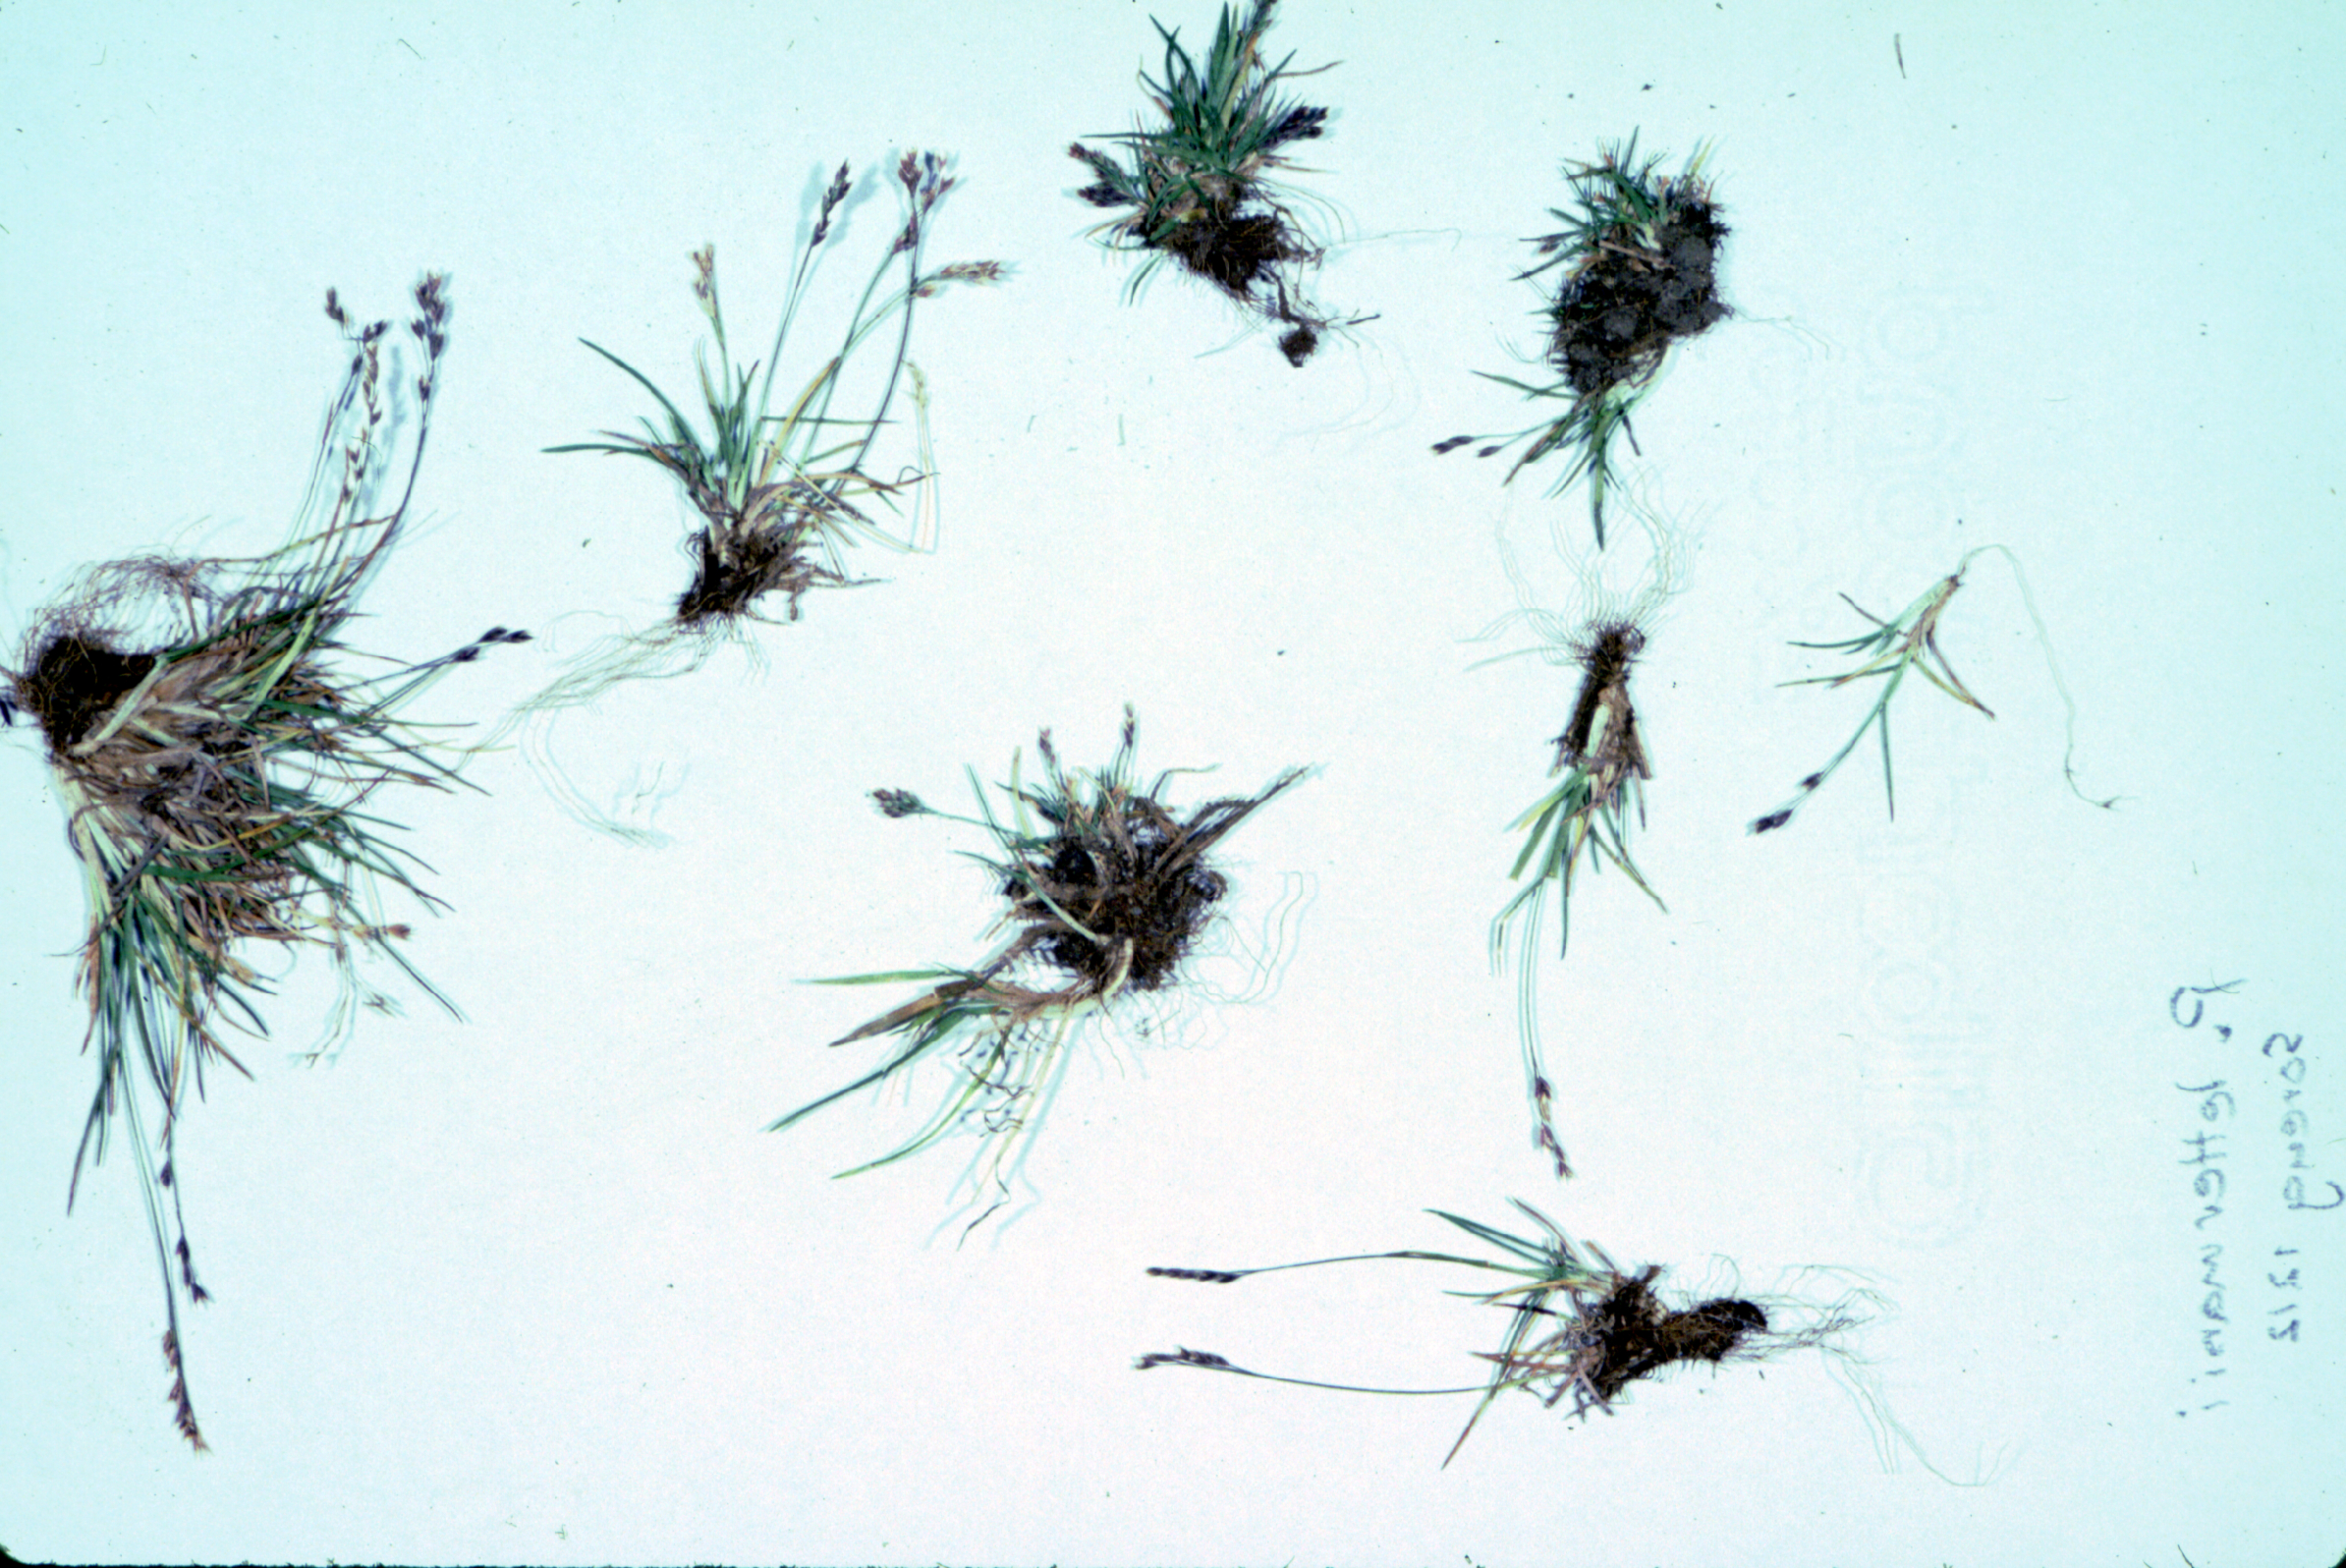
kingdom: Plantae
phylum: Tracheophyta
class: Liliopsida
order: Poales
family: Poaceae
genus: Poa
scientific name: Poa lettermanii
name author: Vasey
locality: USA, WY